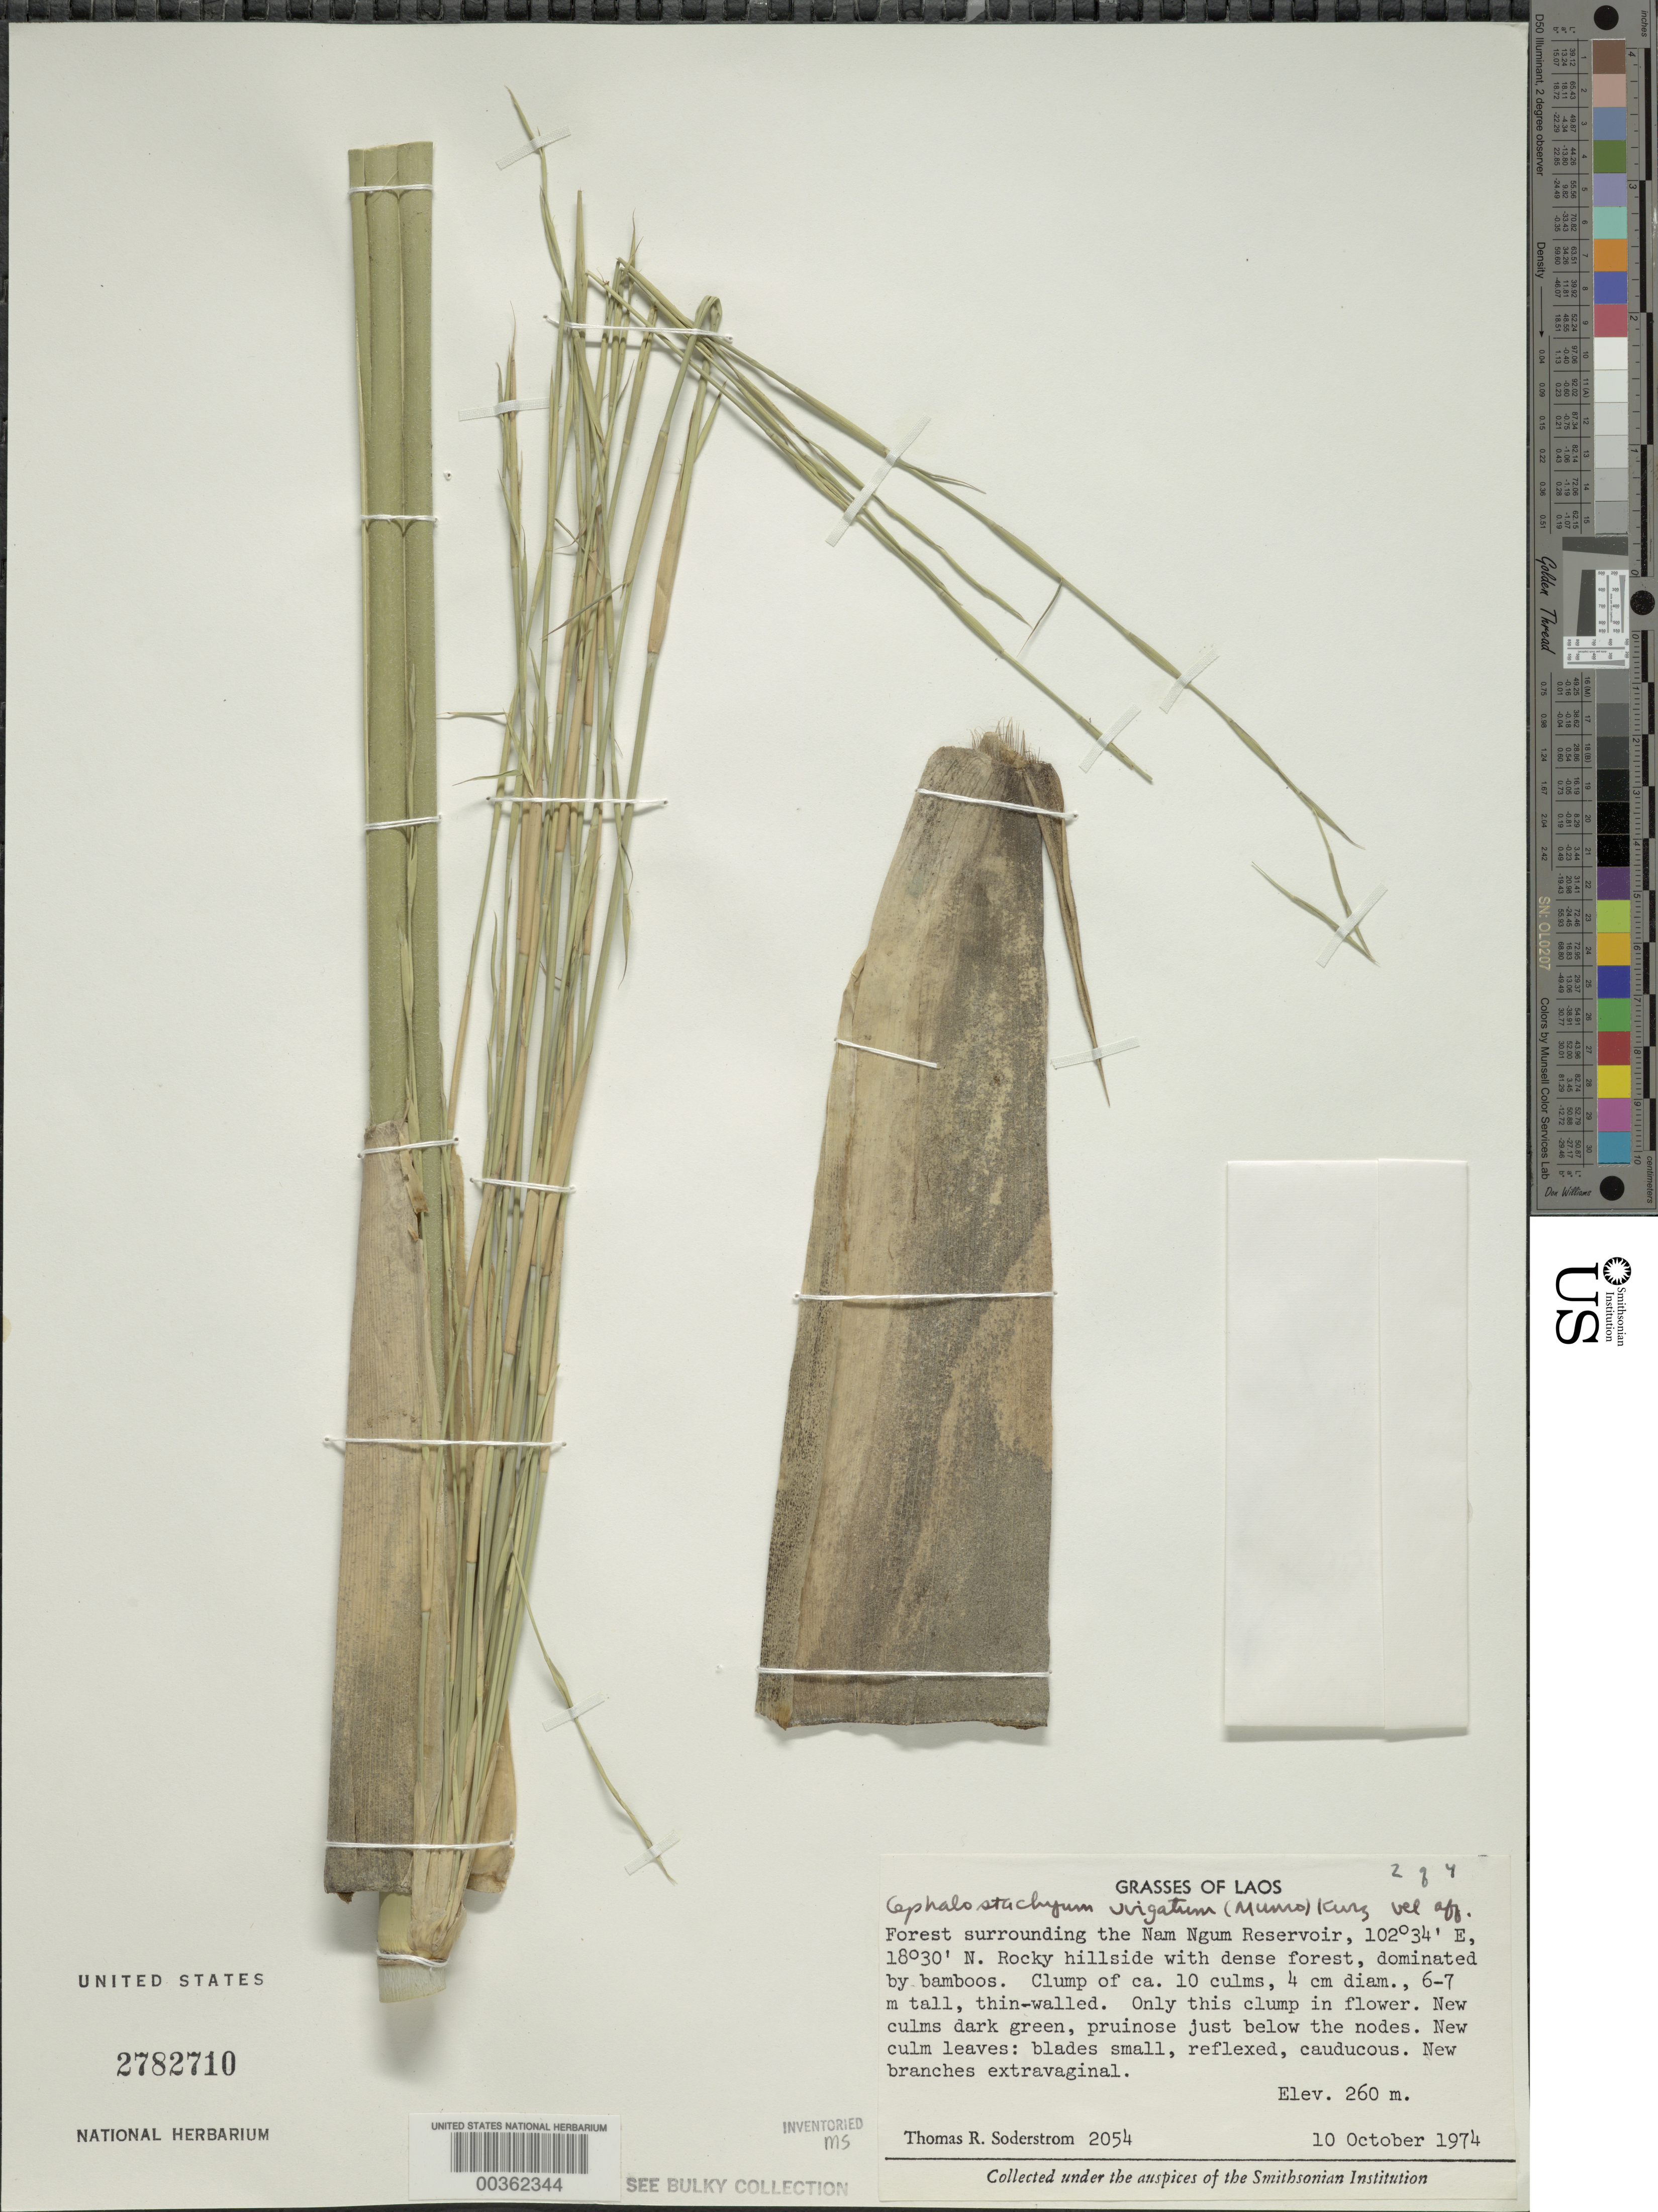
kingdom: Plantae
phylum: Tracheophyta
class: Liliopsida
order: Poales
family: Poaceae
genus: Cephalostachyum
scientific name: Cephalostachyum virgatum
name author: (Munro) Kurz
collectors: T. R. Soderstrom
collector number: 2054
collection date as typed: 10 Oct 1974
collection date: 1974-10-10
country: Laos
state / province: Viangchan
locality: Nam Ngum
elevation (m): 260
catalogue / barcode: US 2782710